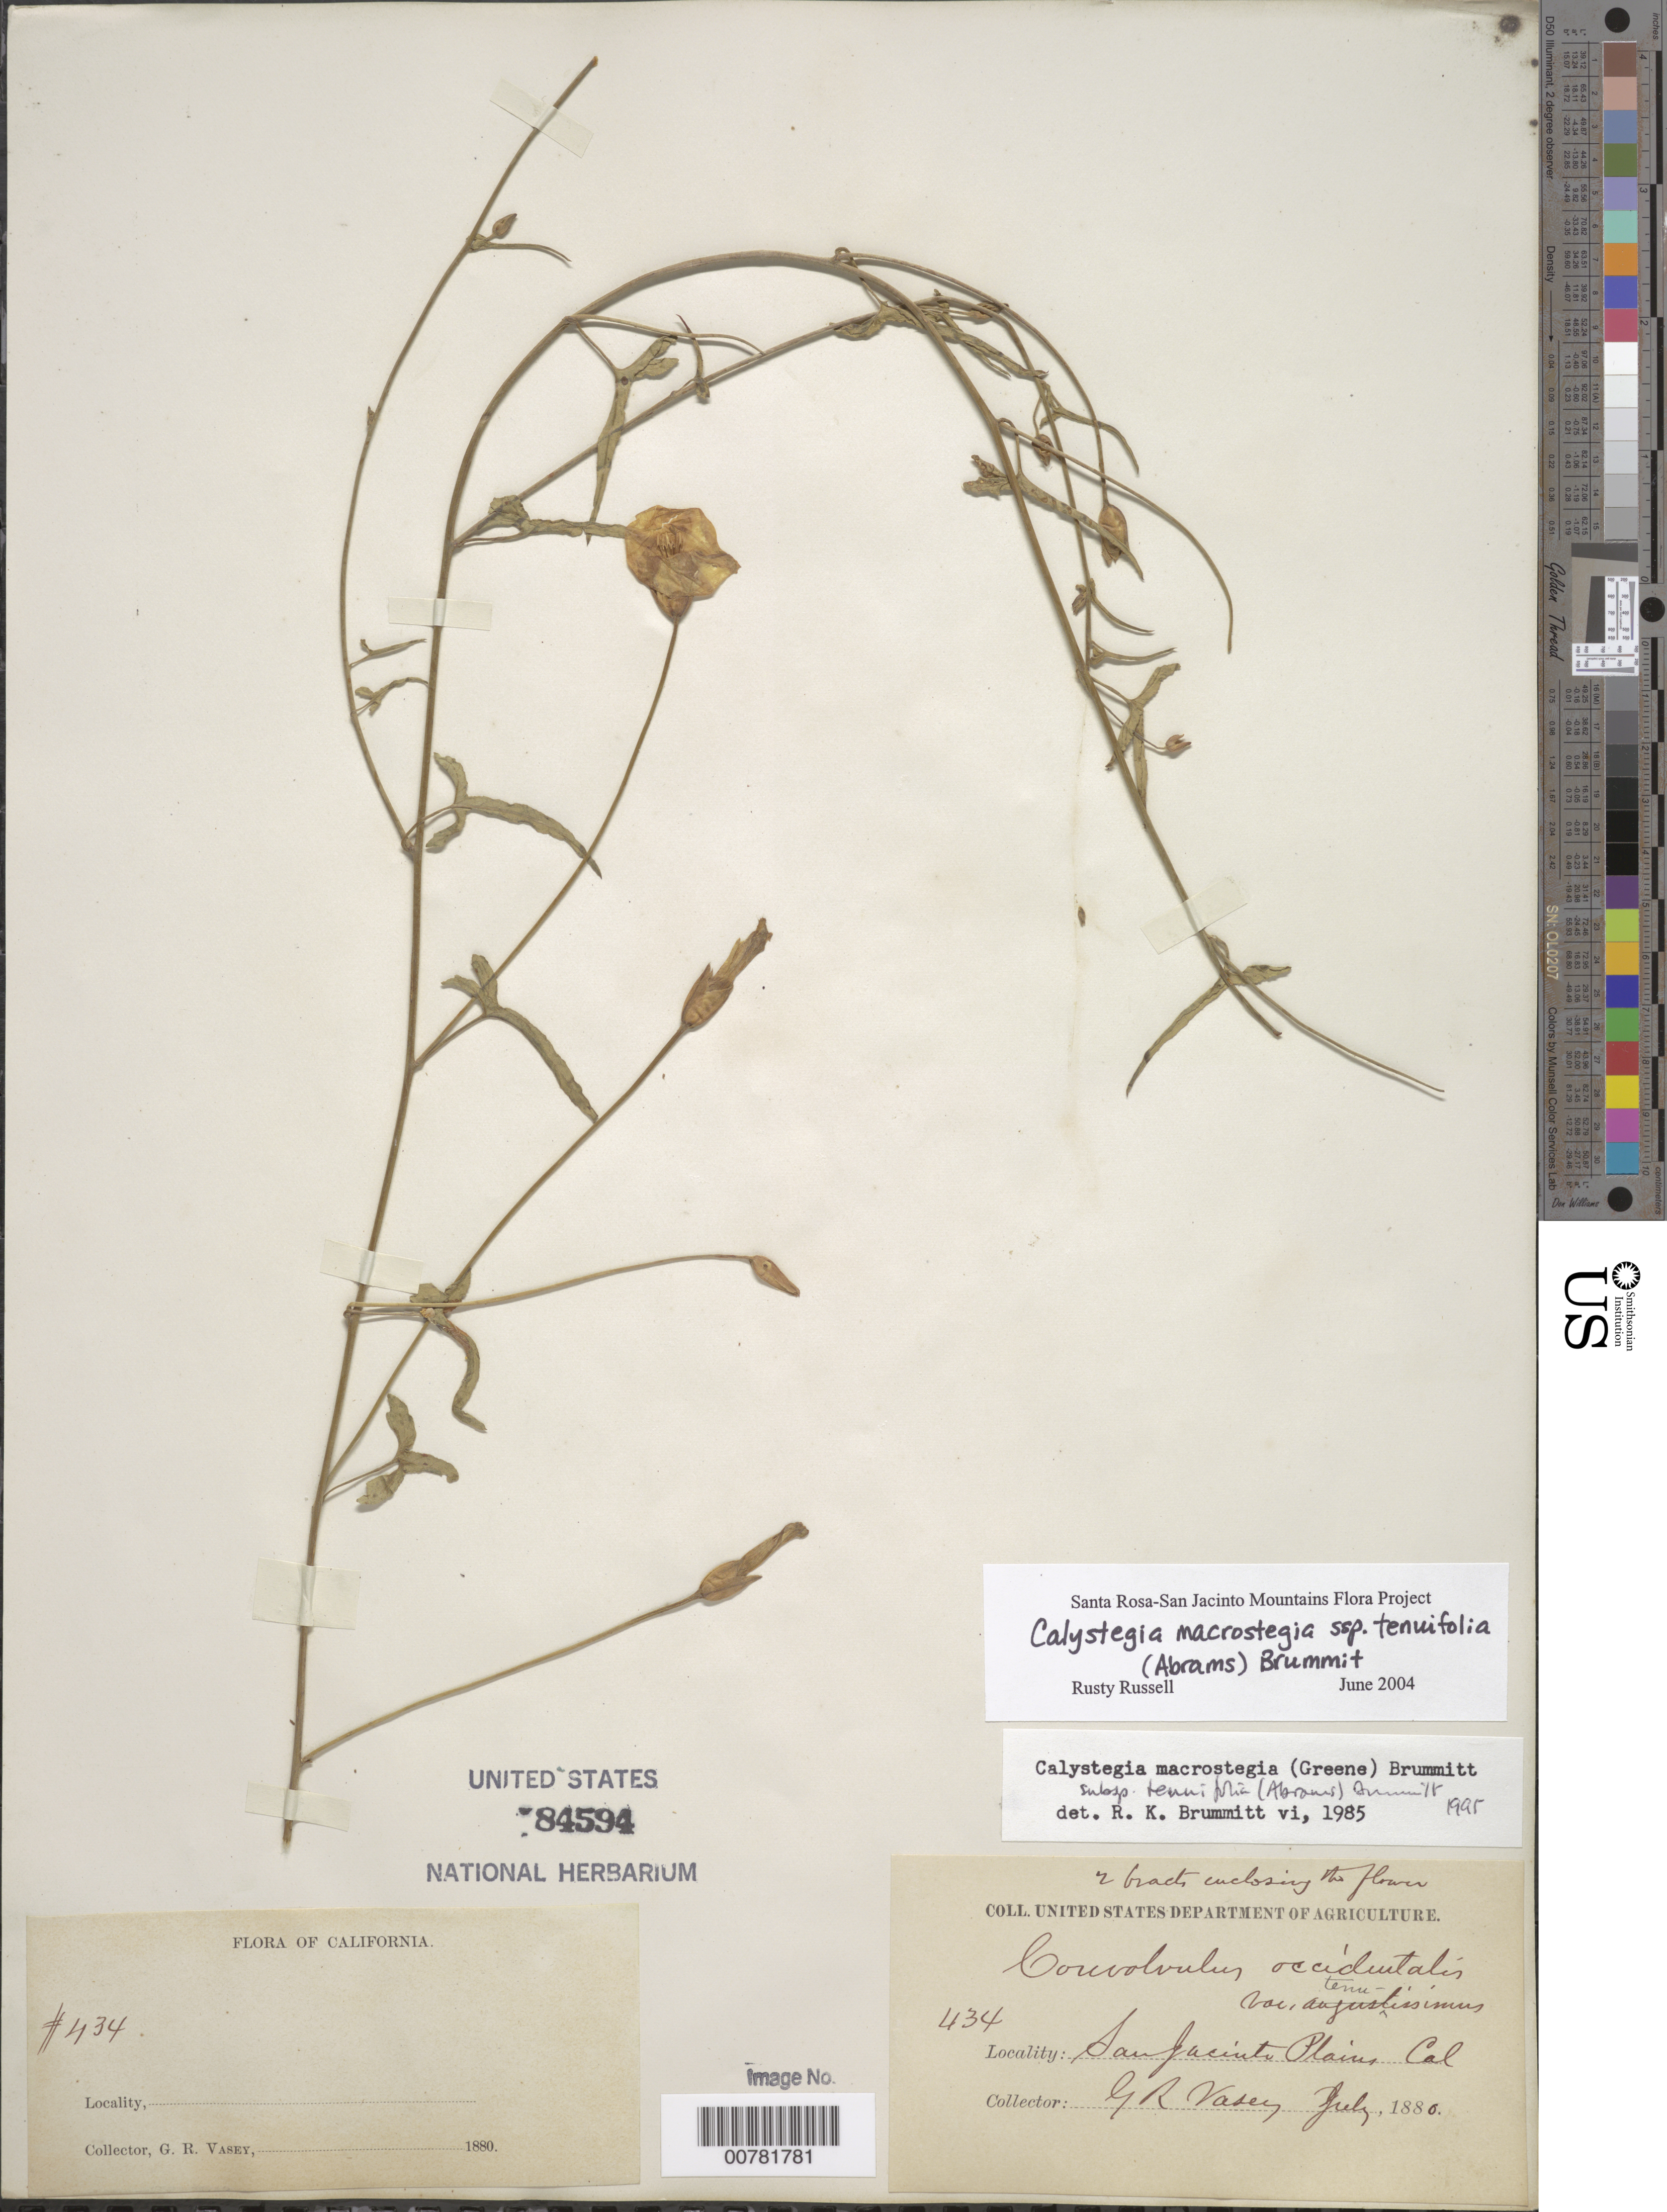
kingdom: Plantae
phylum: Tracheophyta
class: Magnoliopsida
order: Solanales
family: Convolvulaceae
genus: Calystegia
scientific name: Calystegia macrostegia subsp. tenuifolia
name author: (Abrams) Brummitt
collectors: G. R. Vasey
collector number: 434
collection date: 1880-07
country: United States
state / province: California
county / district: Riverside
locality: San Jacinto Plains. Cal.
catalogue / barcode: US 84594